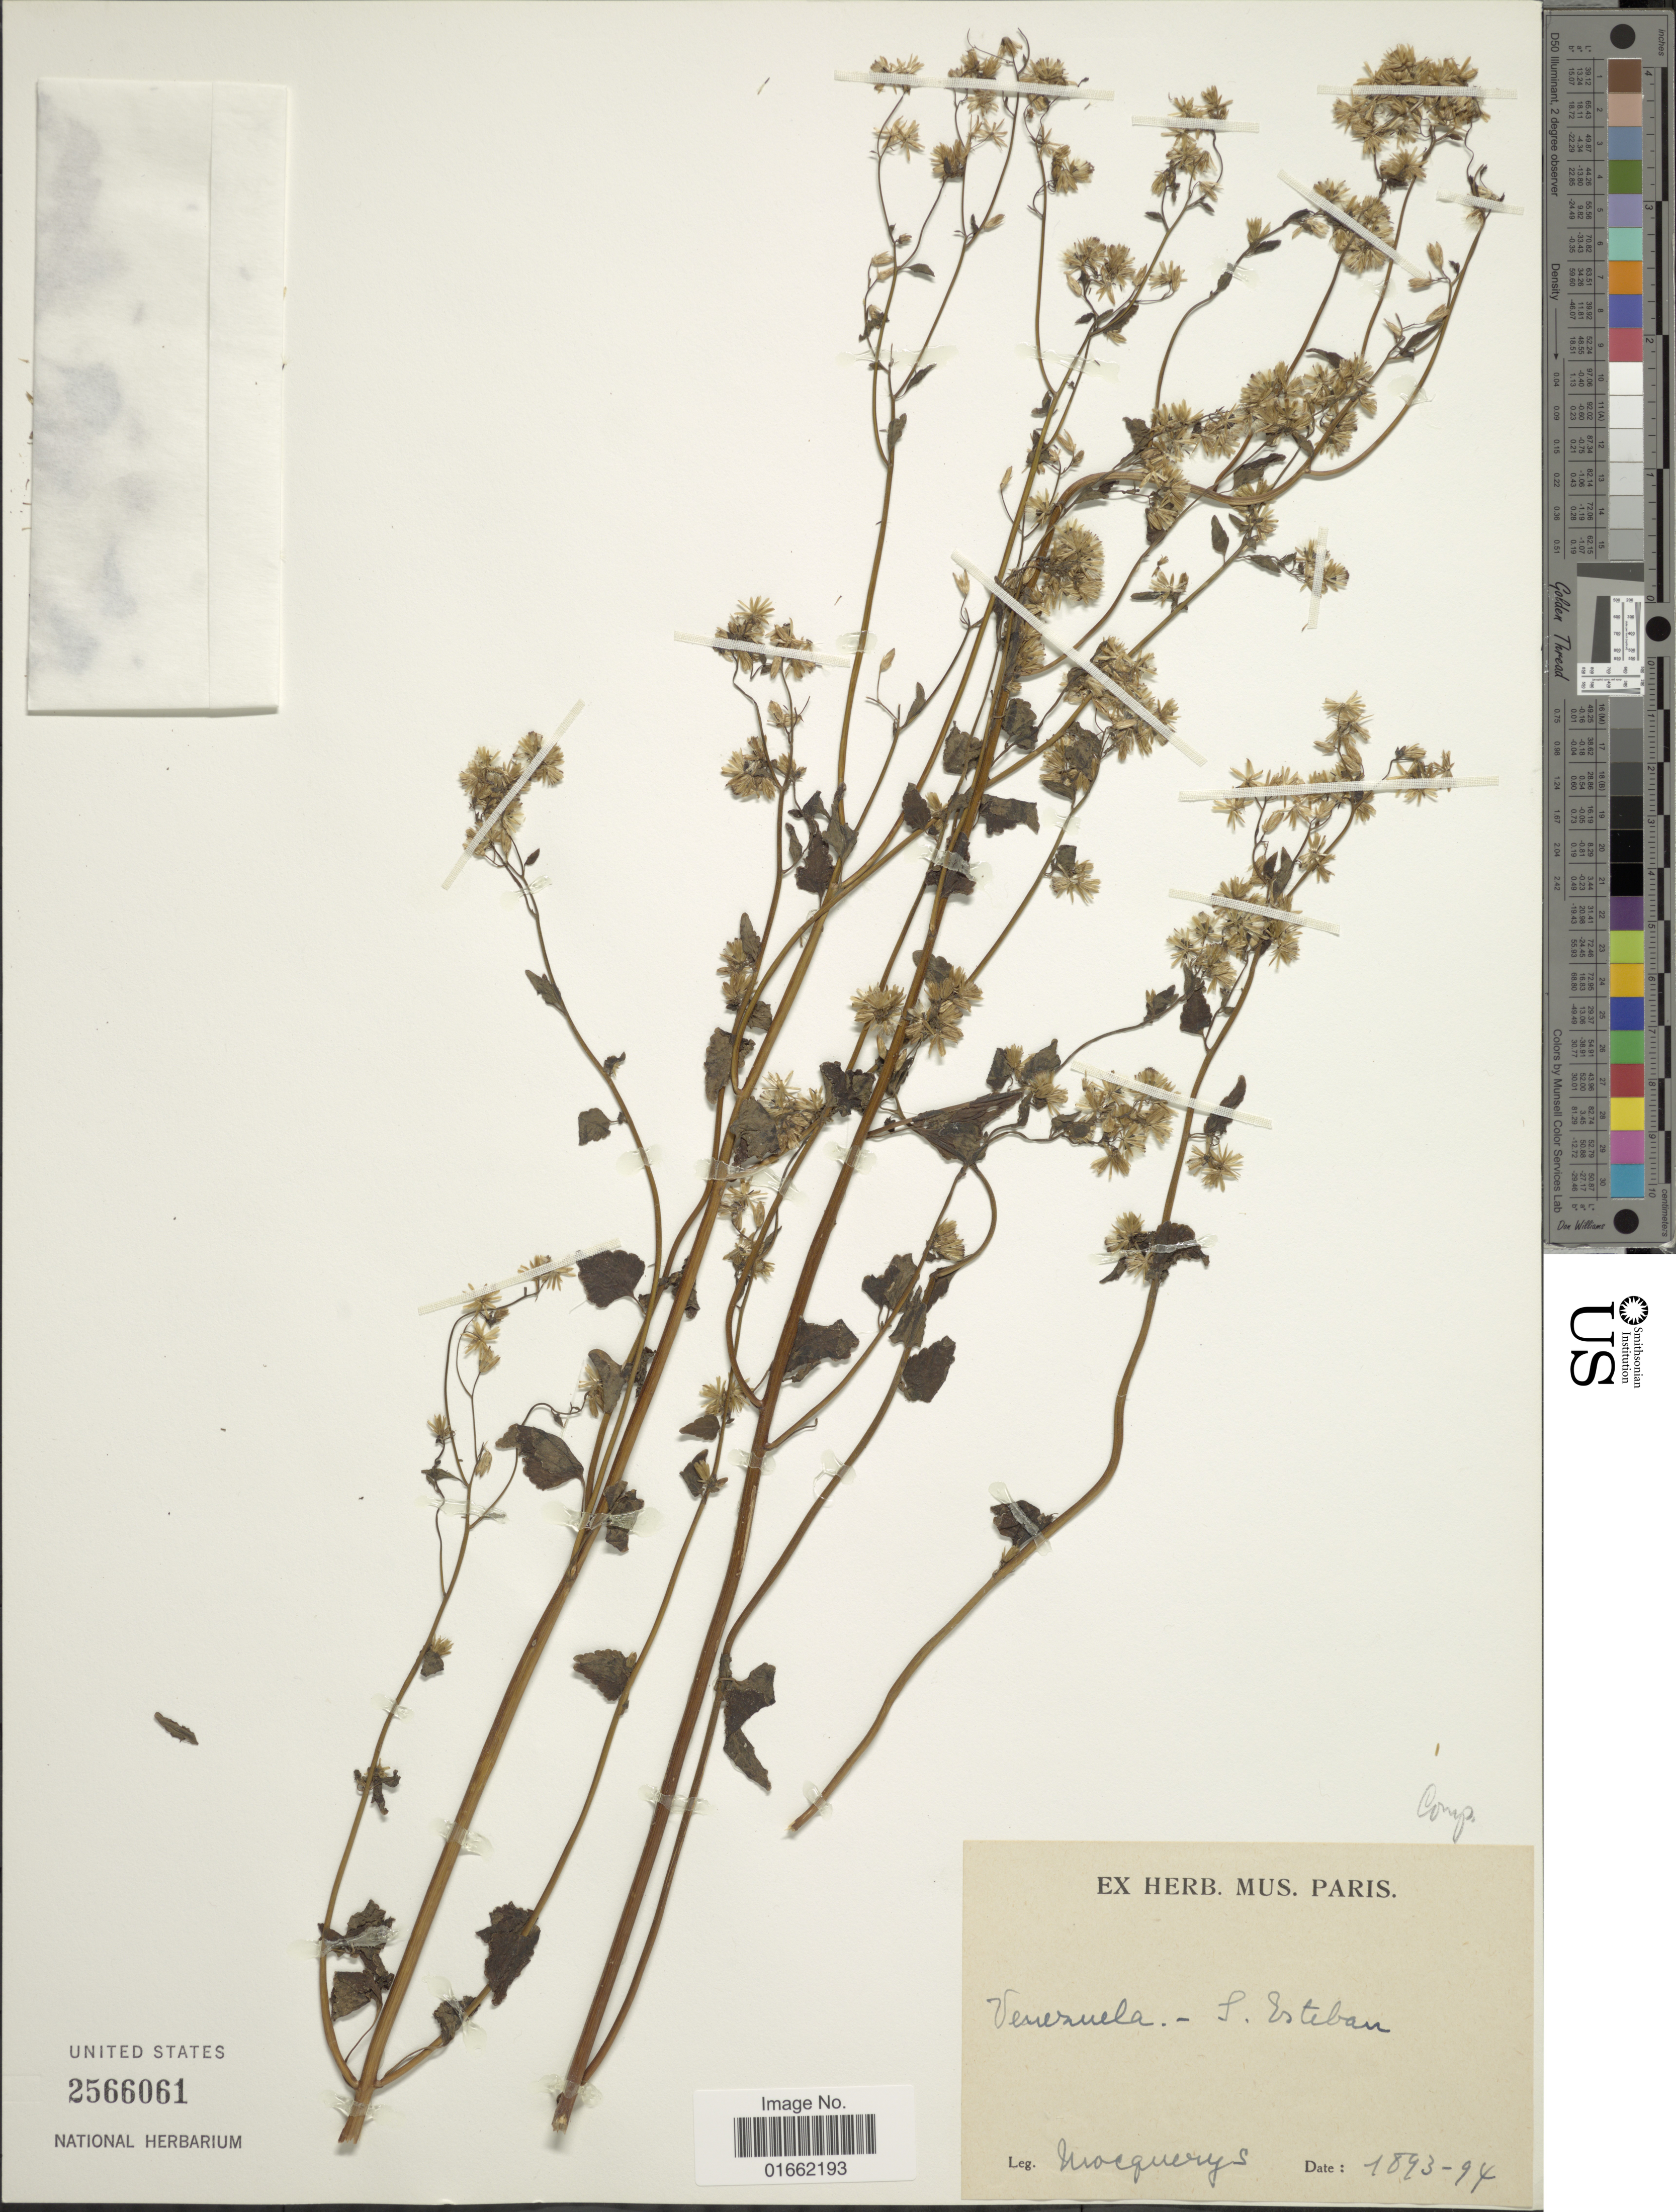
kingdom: Plantae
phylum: Tracheophyta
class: Magnoliopsida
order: Asterales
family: Asteraceae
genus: Fleischmannia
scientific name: Fleischmannia microstemon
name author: (Cass.) R.M. King & H. Rob.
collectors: A. Mocquerys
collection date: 1893/1894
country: Venezuela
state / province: Carabobo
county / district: Puerto Cabello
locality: San Esteban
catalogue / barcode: US 2566061